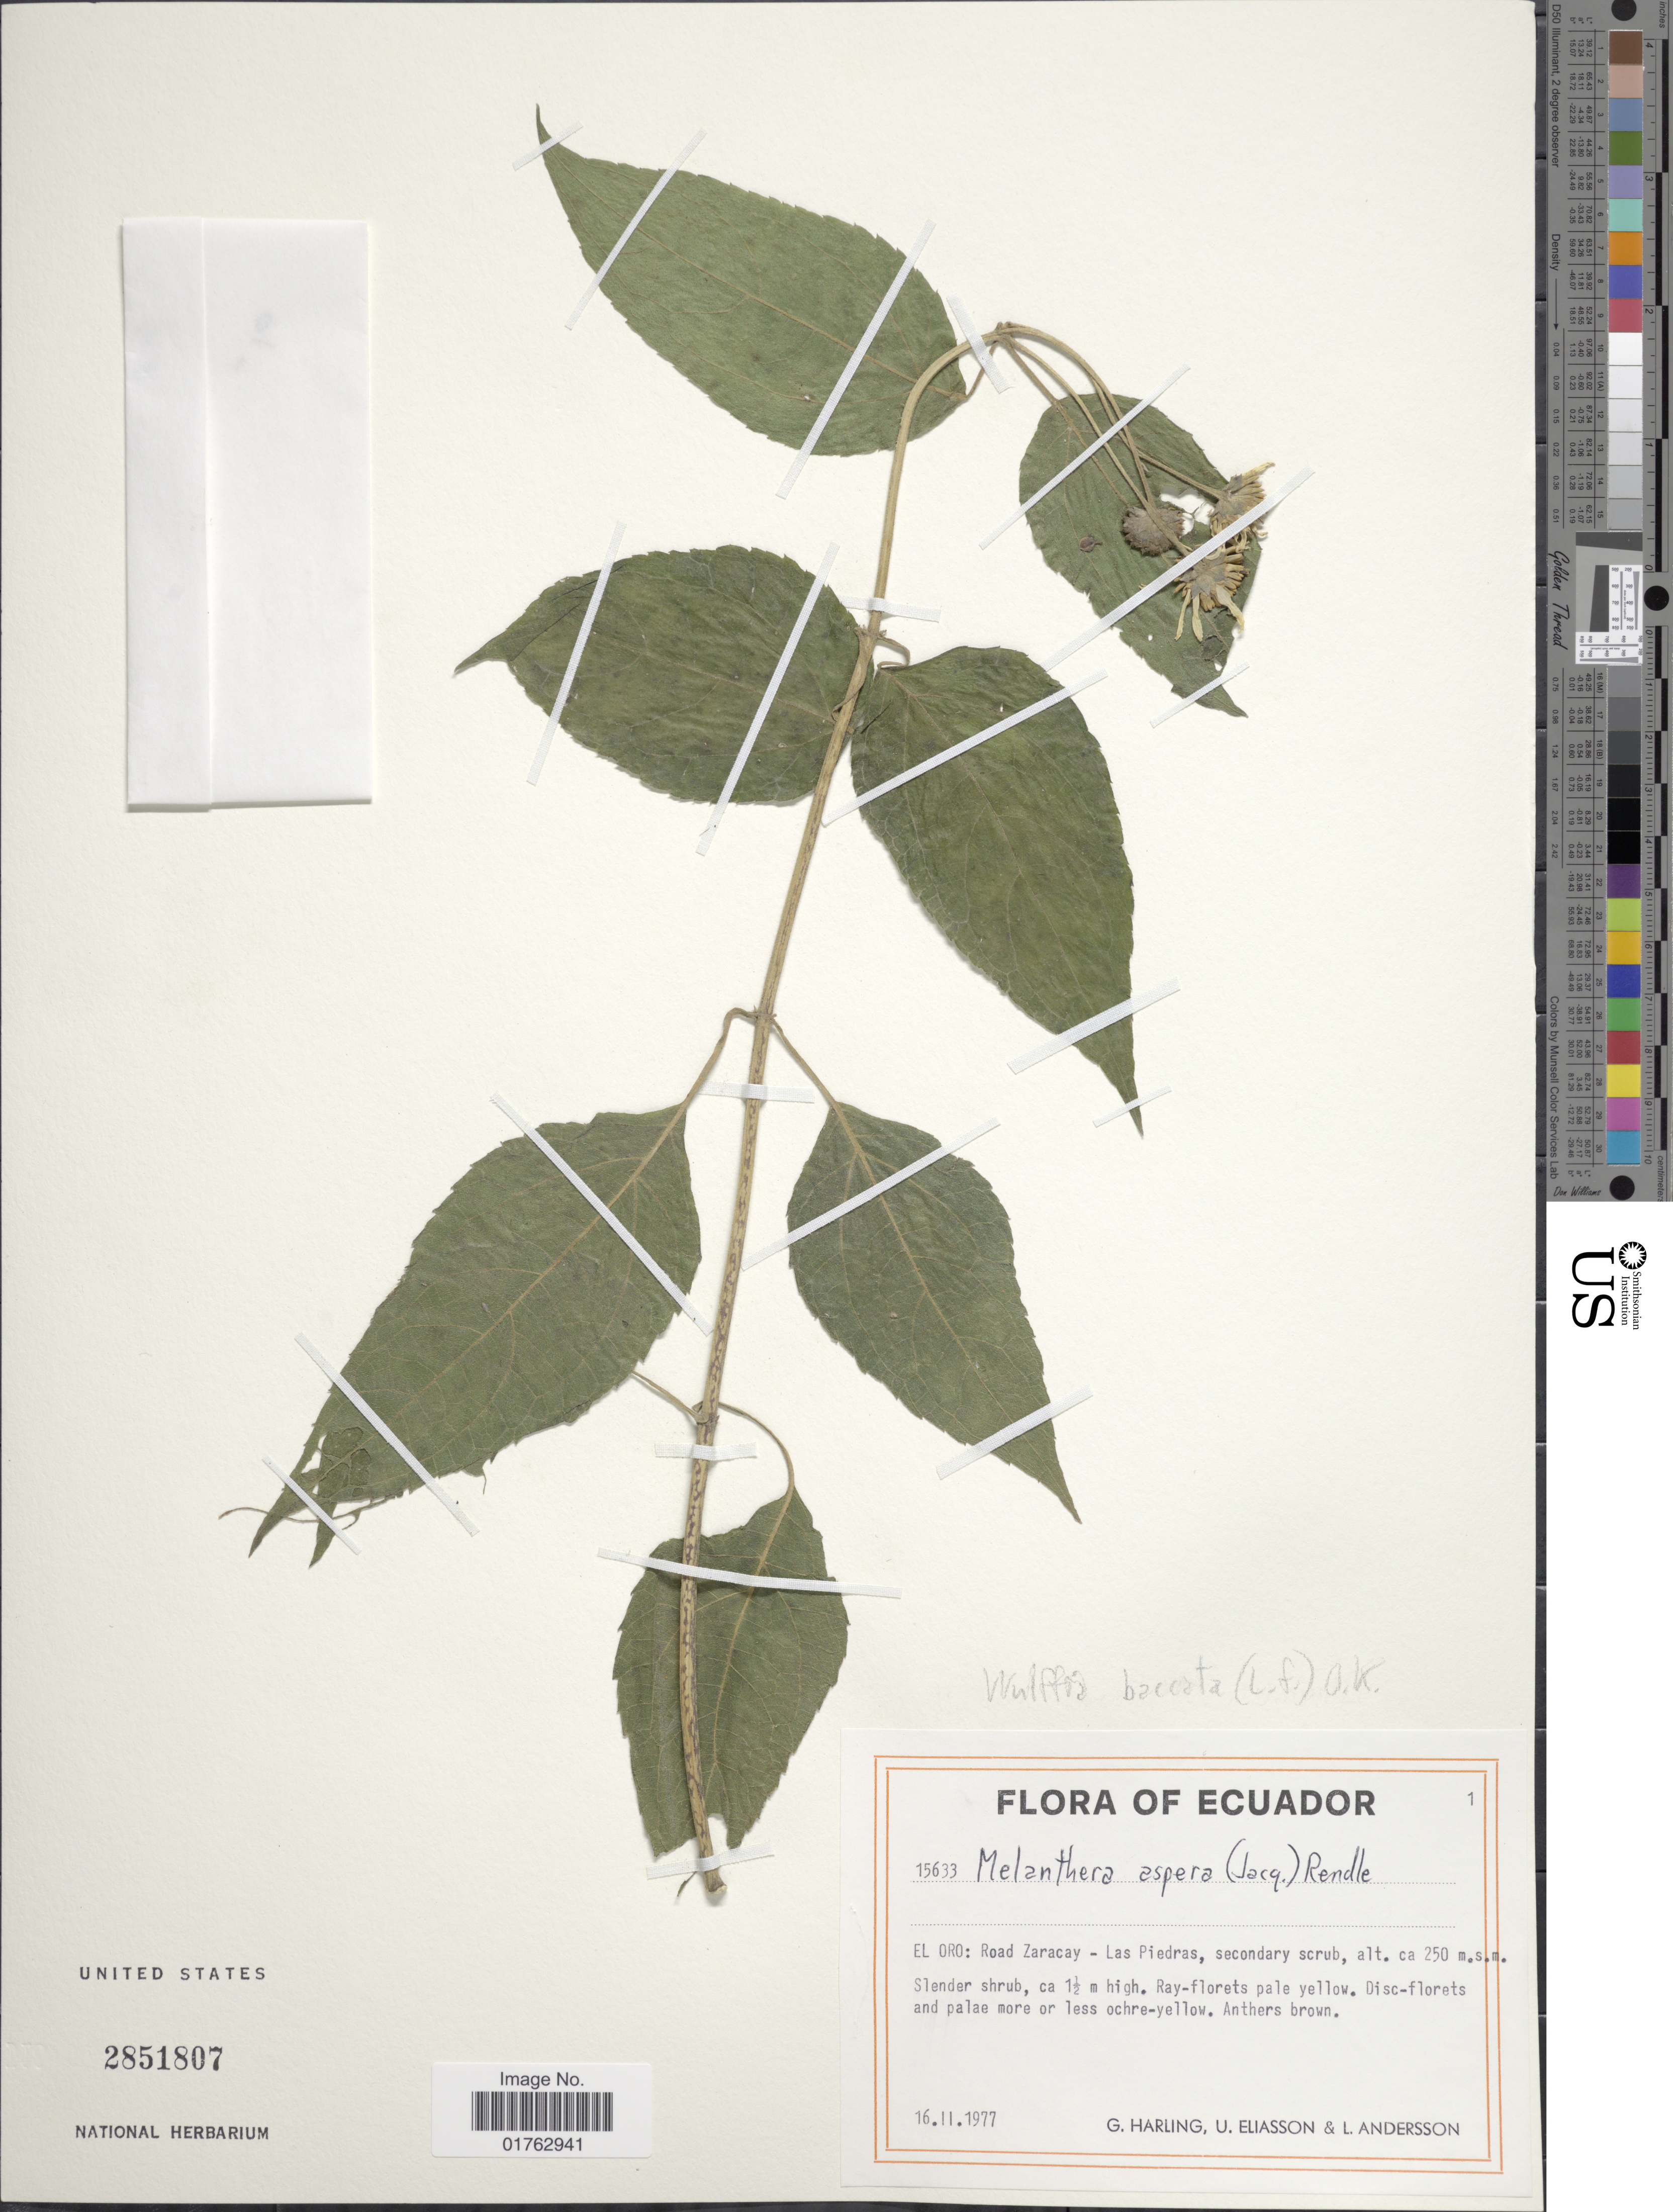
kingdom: Plantae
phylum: Tracheophyta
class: Magnoliopsida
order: Asterales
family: Asteraceae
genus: Wulffia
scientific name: Wulffia baccata var. radiate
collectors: G. Harling, U. Eliasson & L. Andersson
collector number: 15633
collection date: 1977-02-16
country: Ecuador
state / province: El Oro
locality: Road Zaracay- Las Piedras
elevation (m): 250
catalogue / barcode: US 2851807